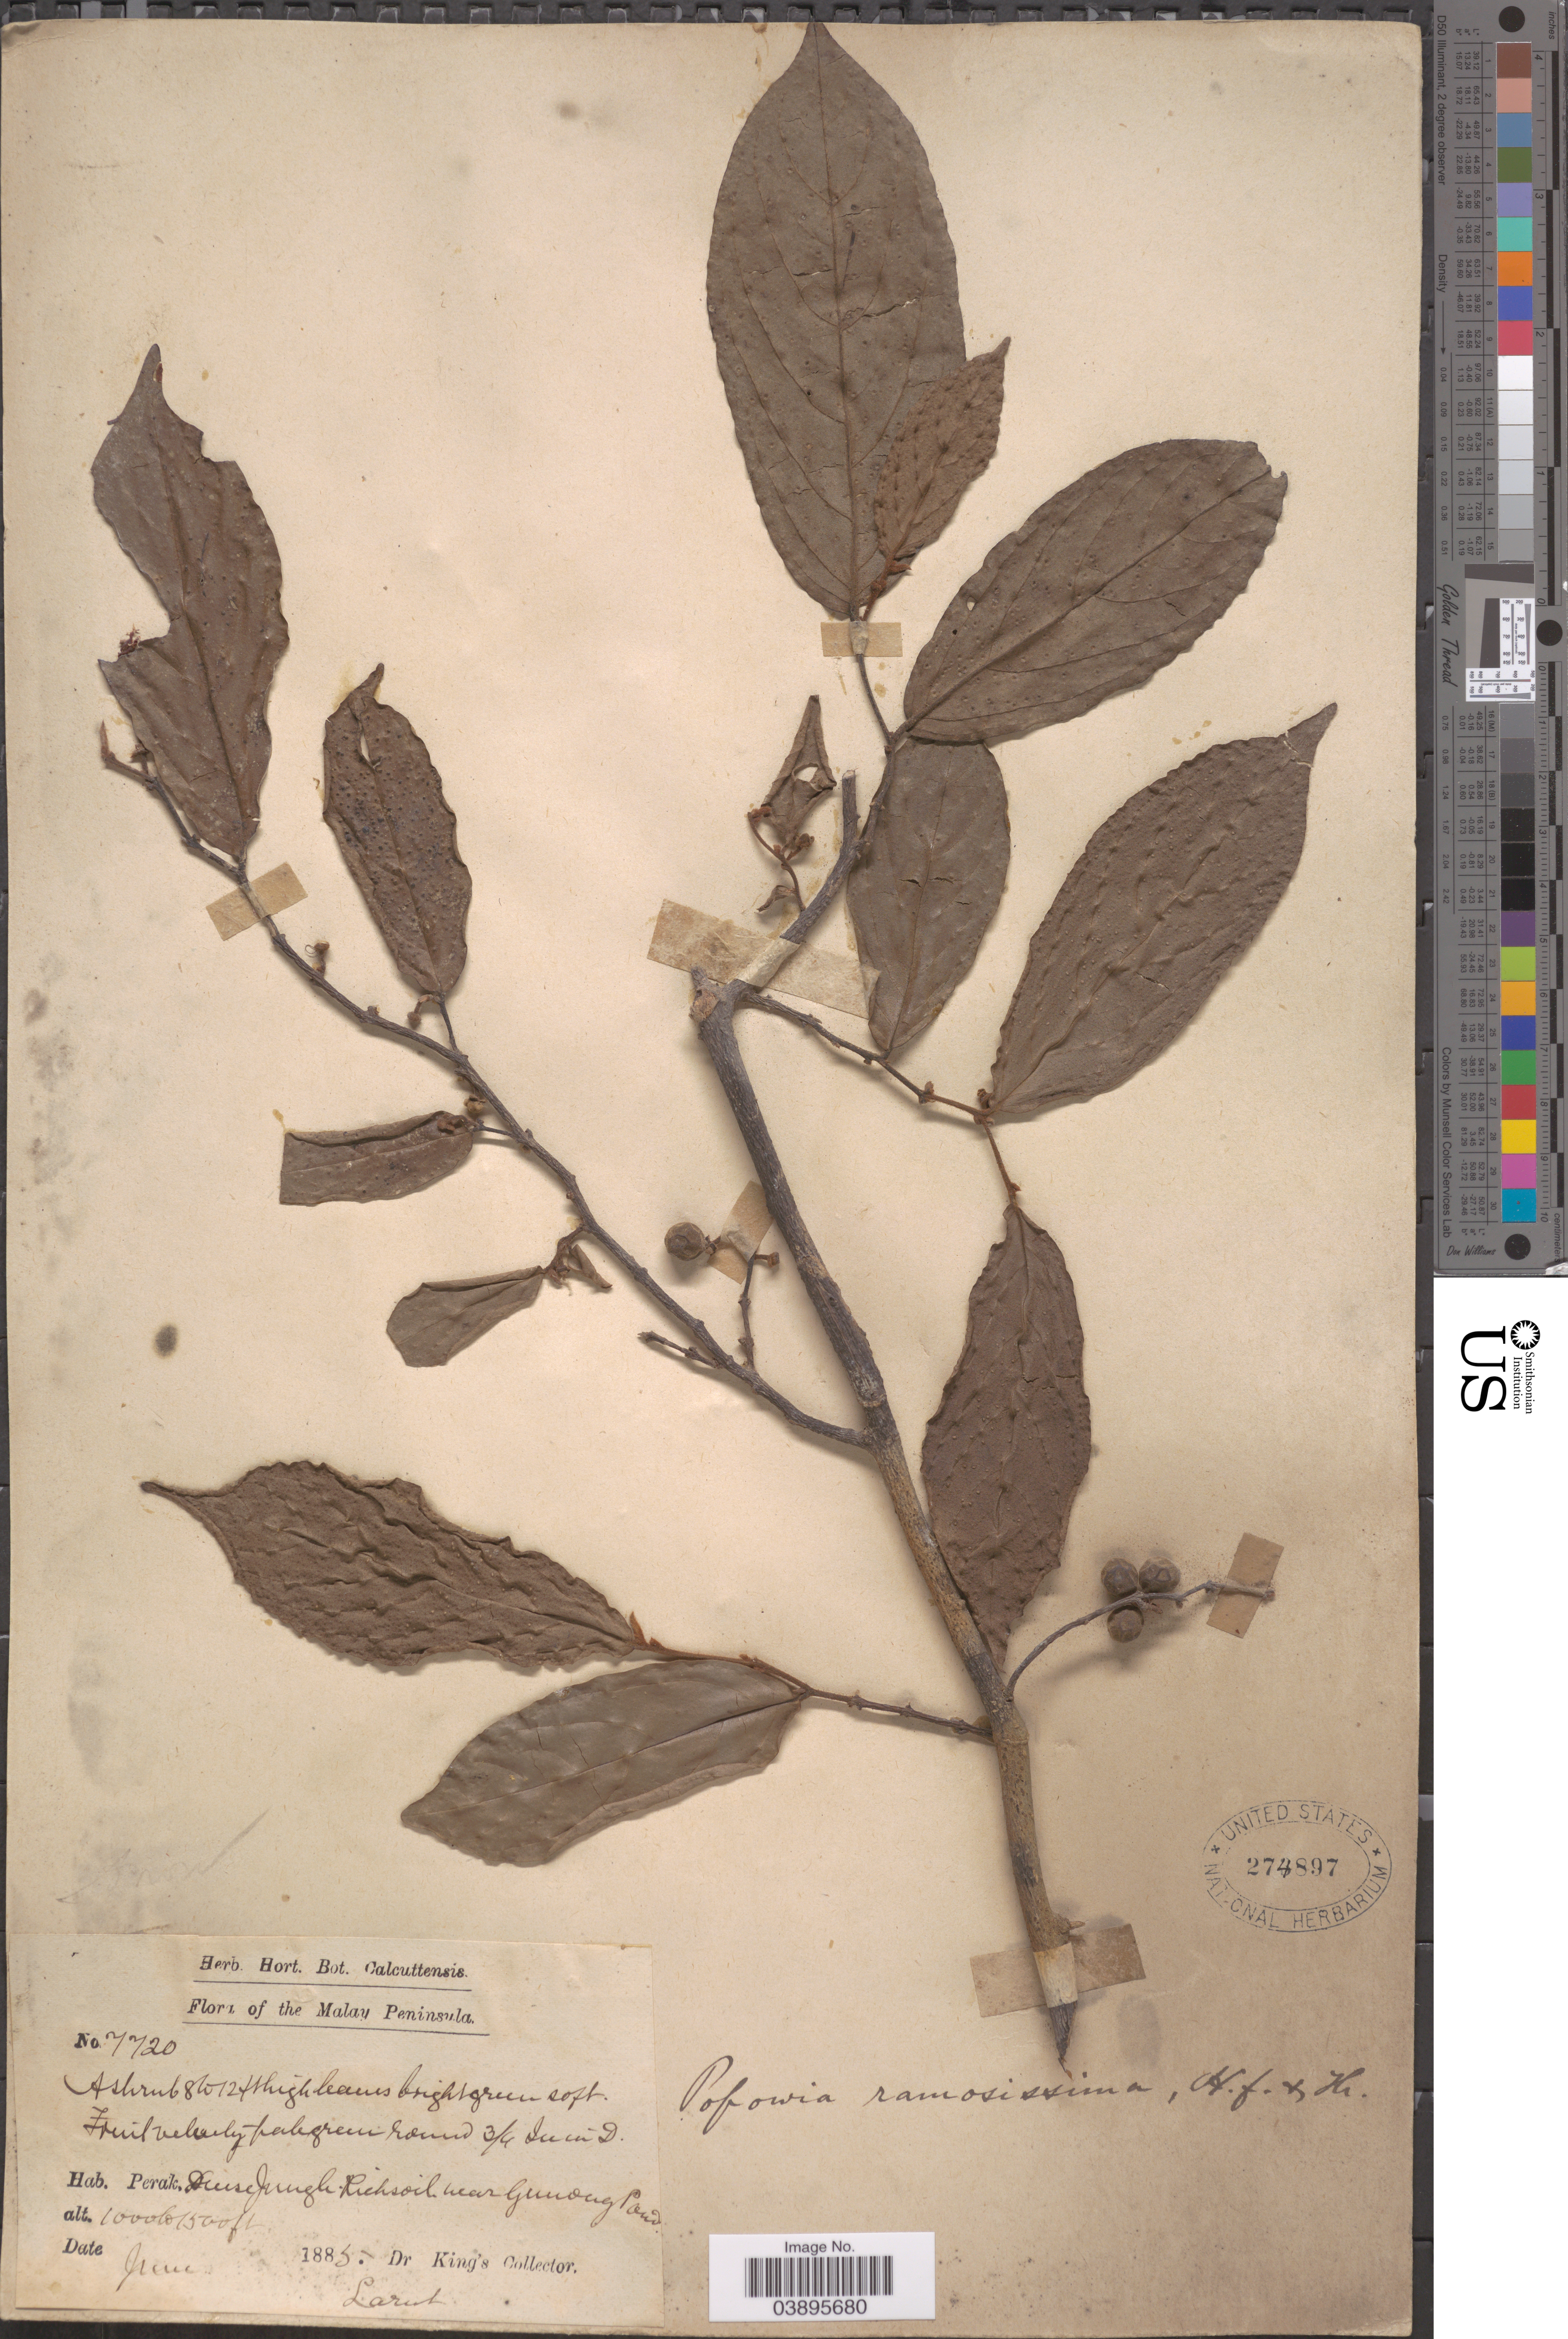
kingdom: Plantae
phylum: Tracheophyta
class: Magnoliopsida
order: Magnoliales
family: Annonaceae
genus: Popowia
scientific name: Popowia ramosissima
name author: Hook. f. & Thomson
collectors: Dr. King's collector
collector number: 7720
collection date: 1885-06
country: Malaysia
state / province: Perak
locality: The Malay Peninsula. Near Gunong Pond. Larut.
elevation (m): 305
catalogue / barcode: US 274897